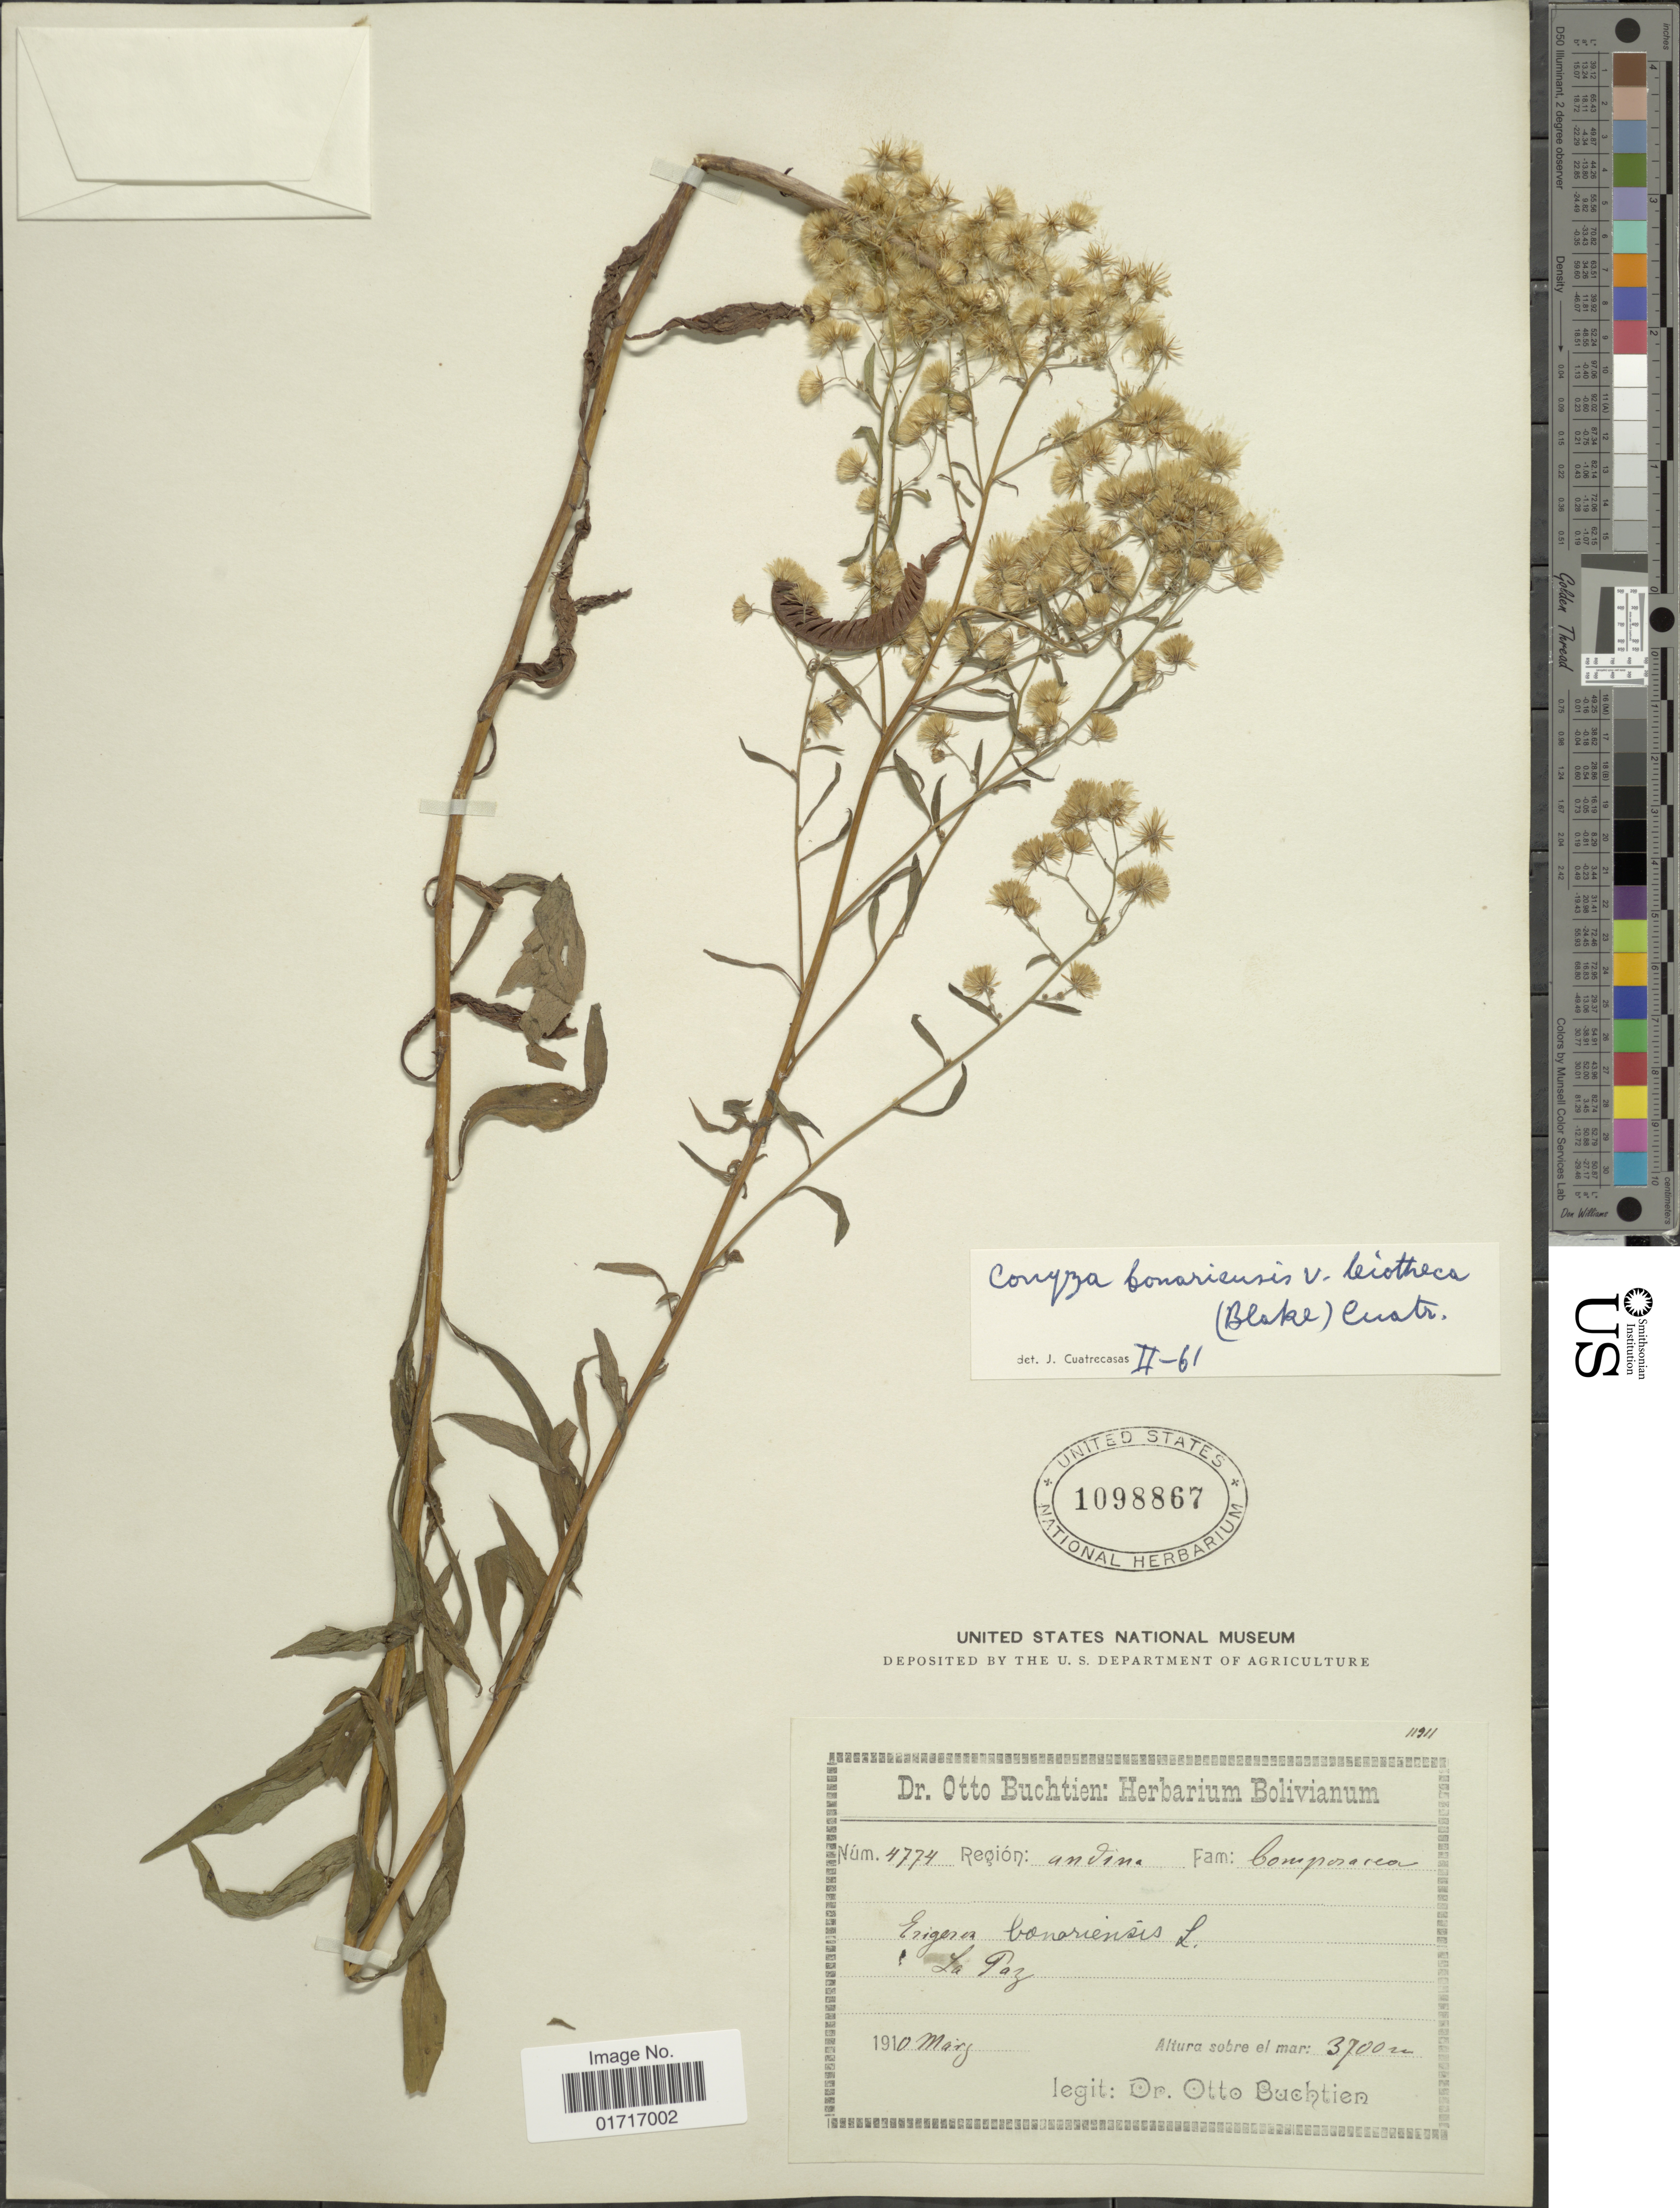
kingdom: Plantae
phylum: Tracheophyta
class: Magnoliopsida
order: Asterales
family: Asteraceae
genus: Conyza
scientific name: Conyza bonariensis var. leiotheca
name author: (S.F. Blake) Cuatrec.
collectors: O. Buchtien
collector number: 4774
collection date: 1910-03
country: Bolivia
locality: Region: andina. La Paz.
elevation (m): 3700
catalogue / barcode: US 1098867